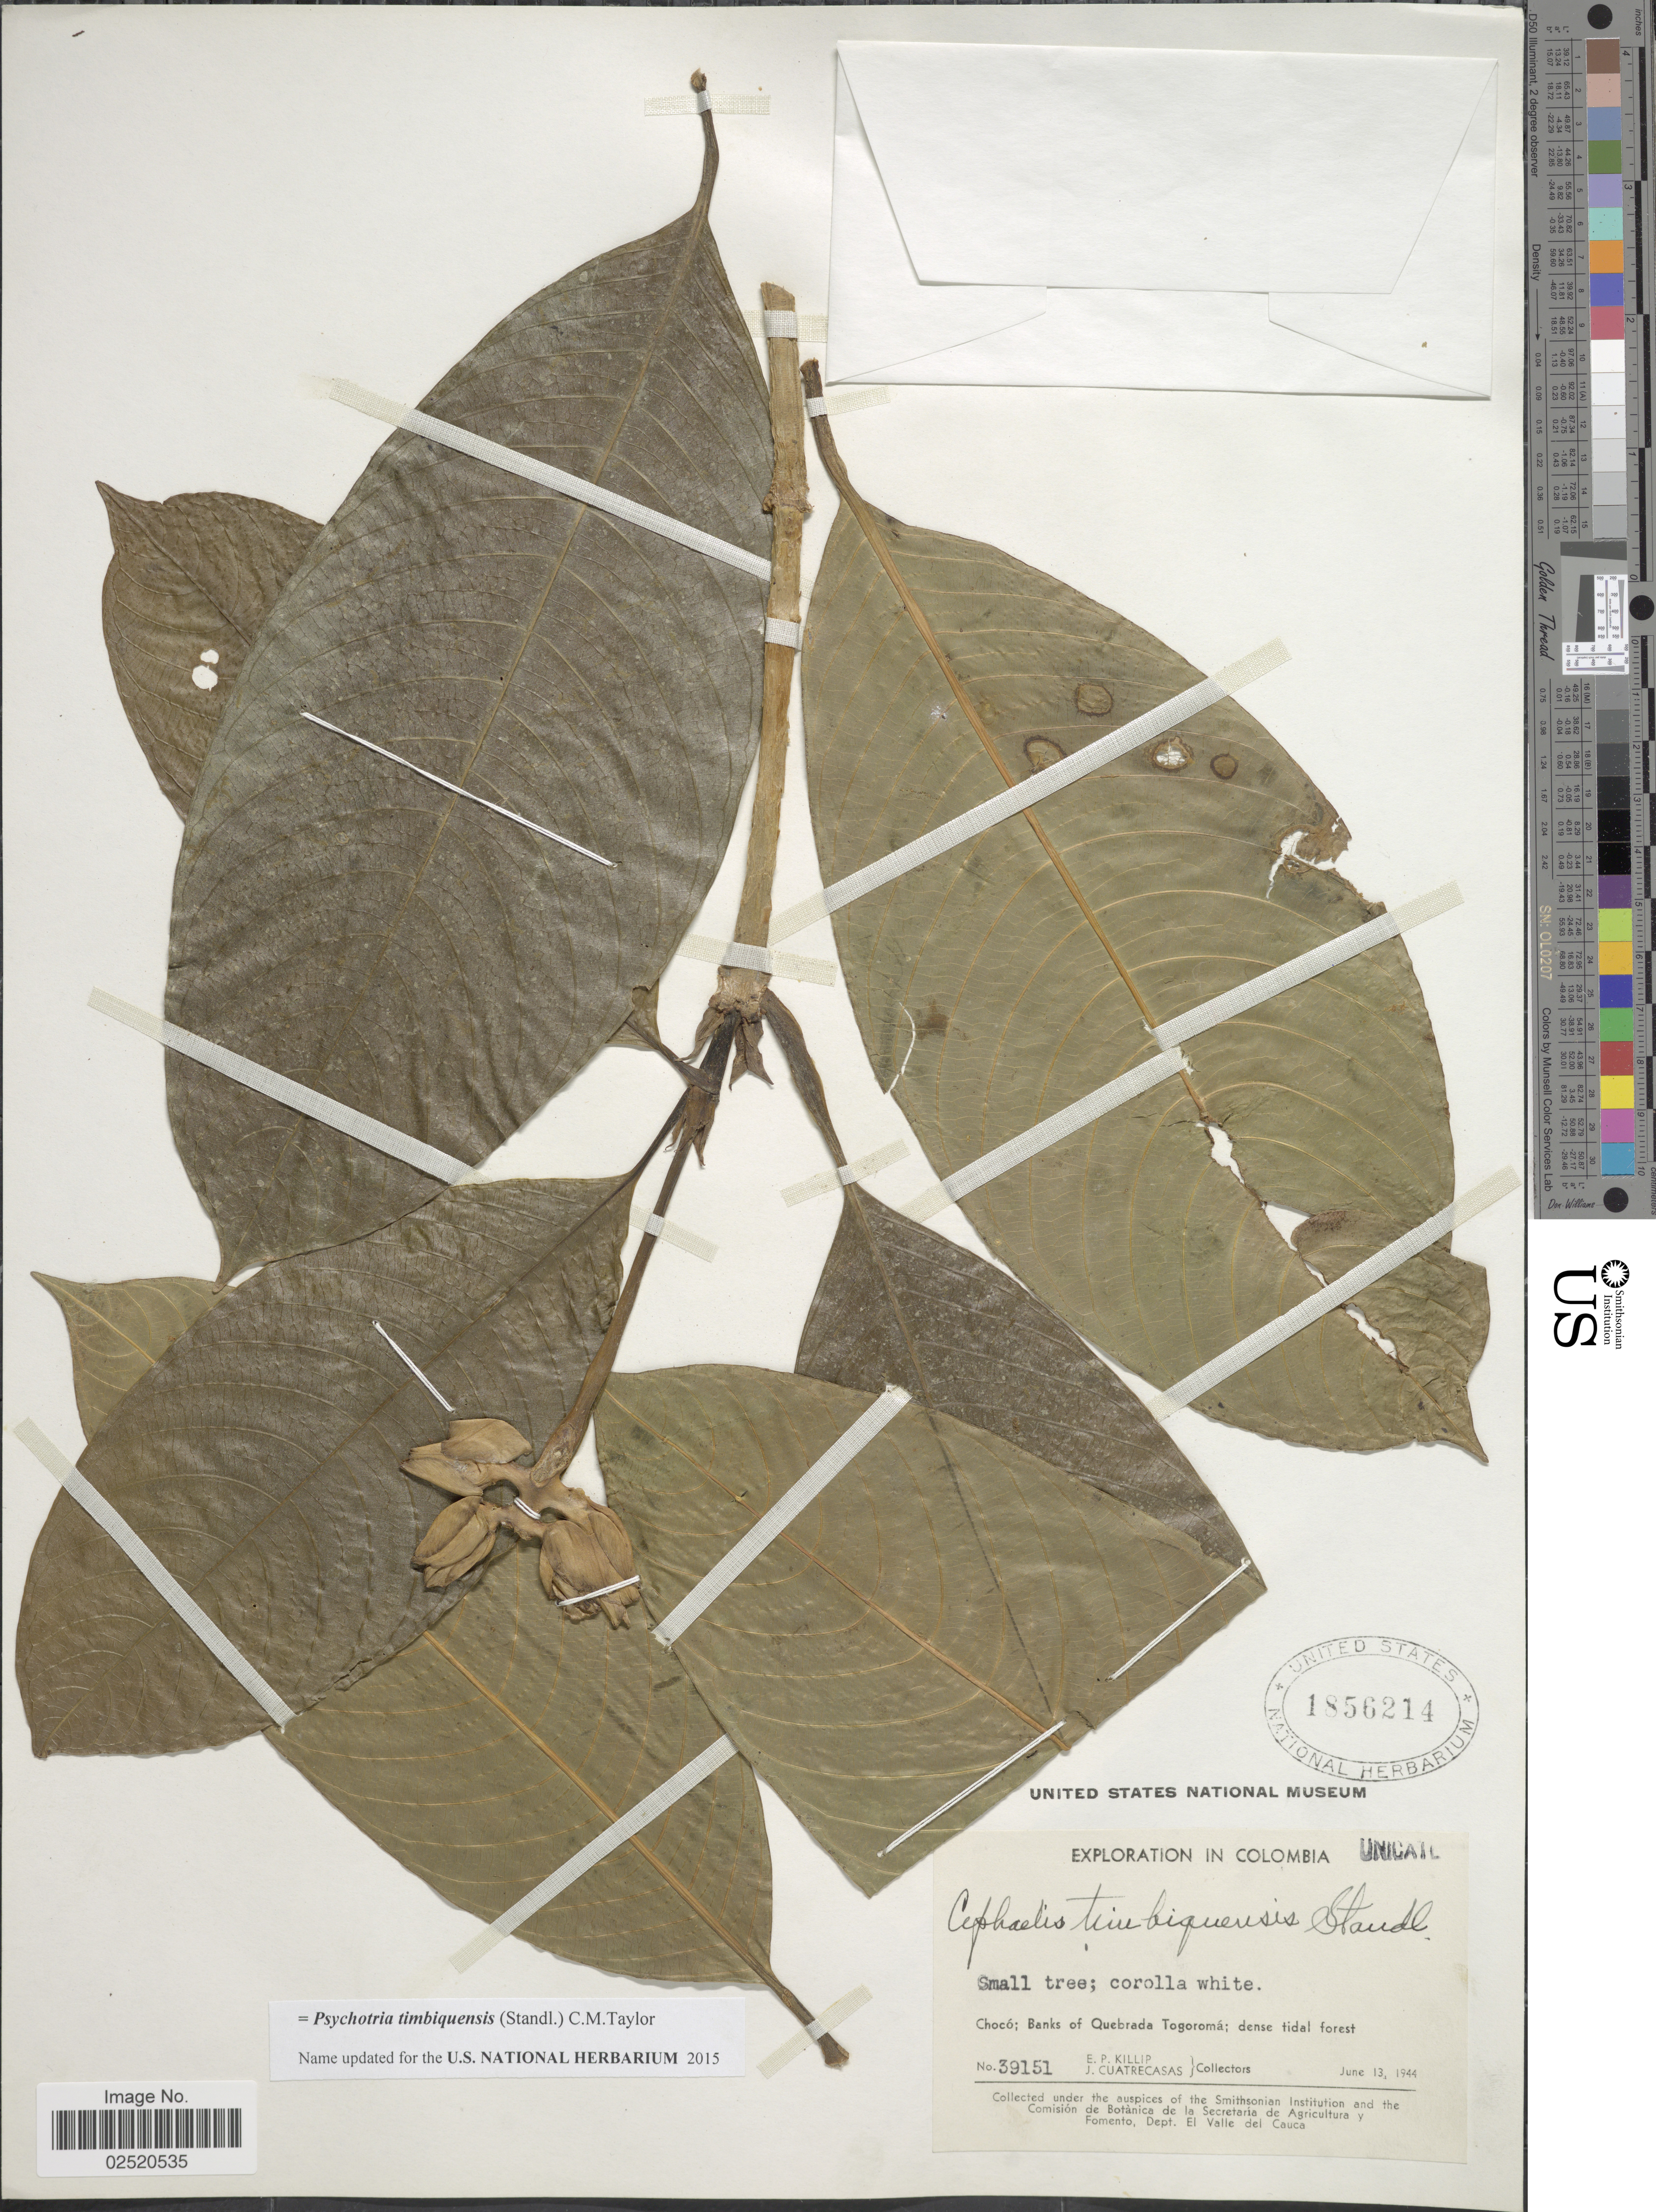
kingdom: Plantae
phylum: Tracheophyta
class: Magnoliopsida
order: Gentianales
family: Rubiaceae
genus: Psychotria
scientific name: Psychotria timbiquensis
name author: (Standl.) C.M. Taylor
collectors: E. P. Killip & J. Cuatrecasas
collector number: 39151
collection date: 1944-06-13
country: Colombia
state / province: Chocó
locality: Banks of Quebrada Togoromá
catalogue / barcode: US 1856214